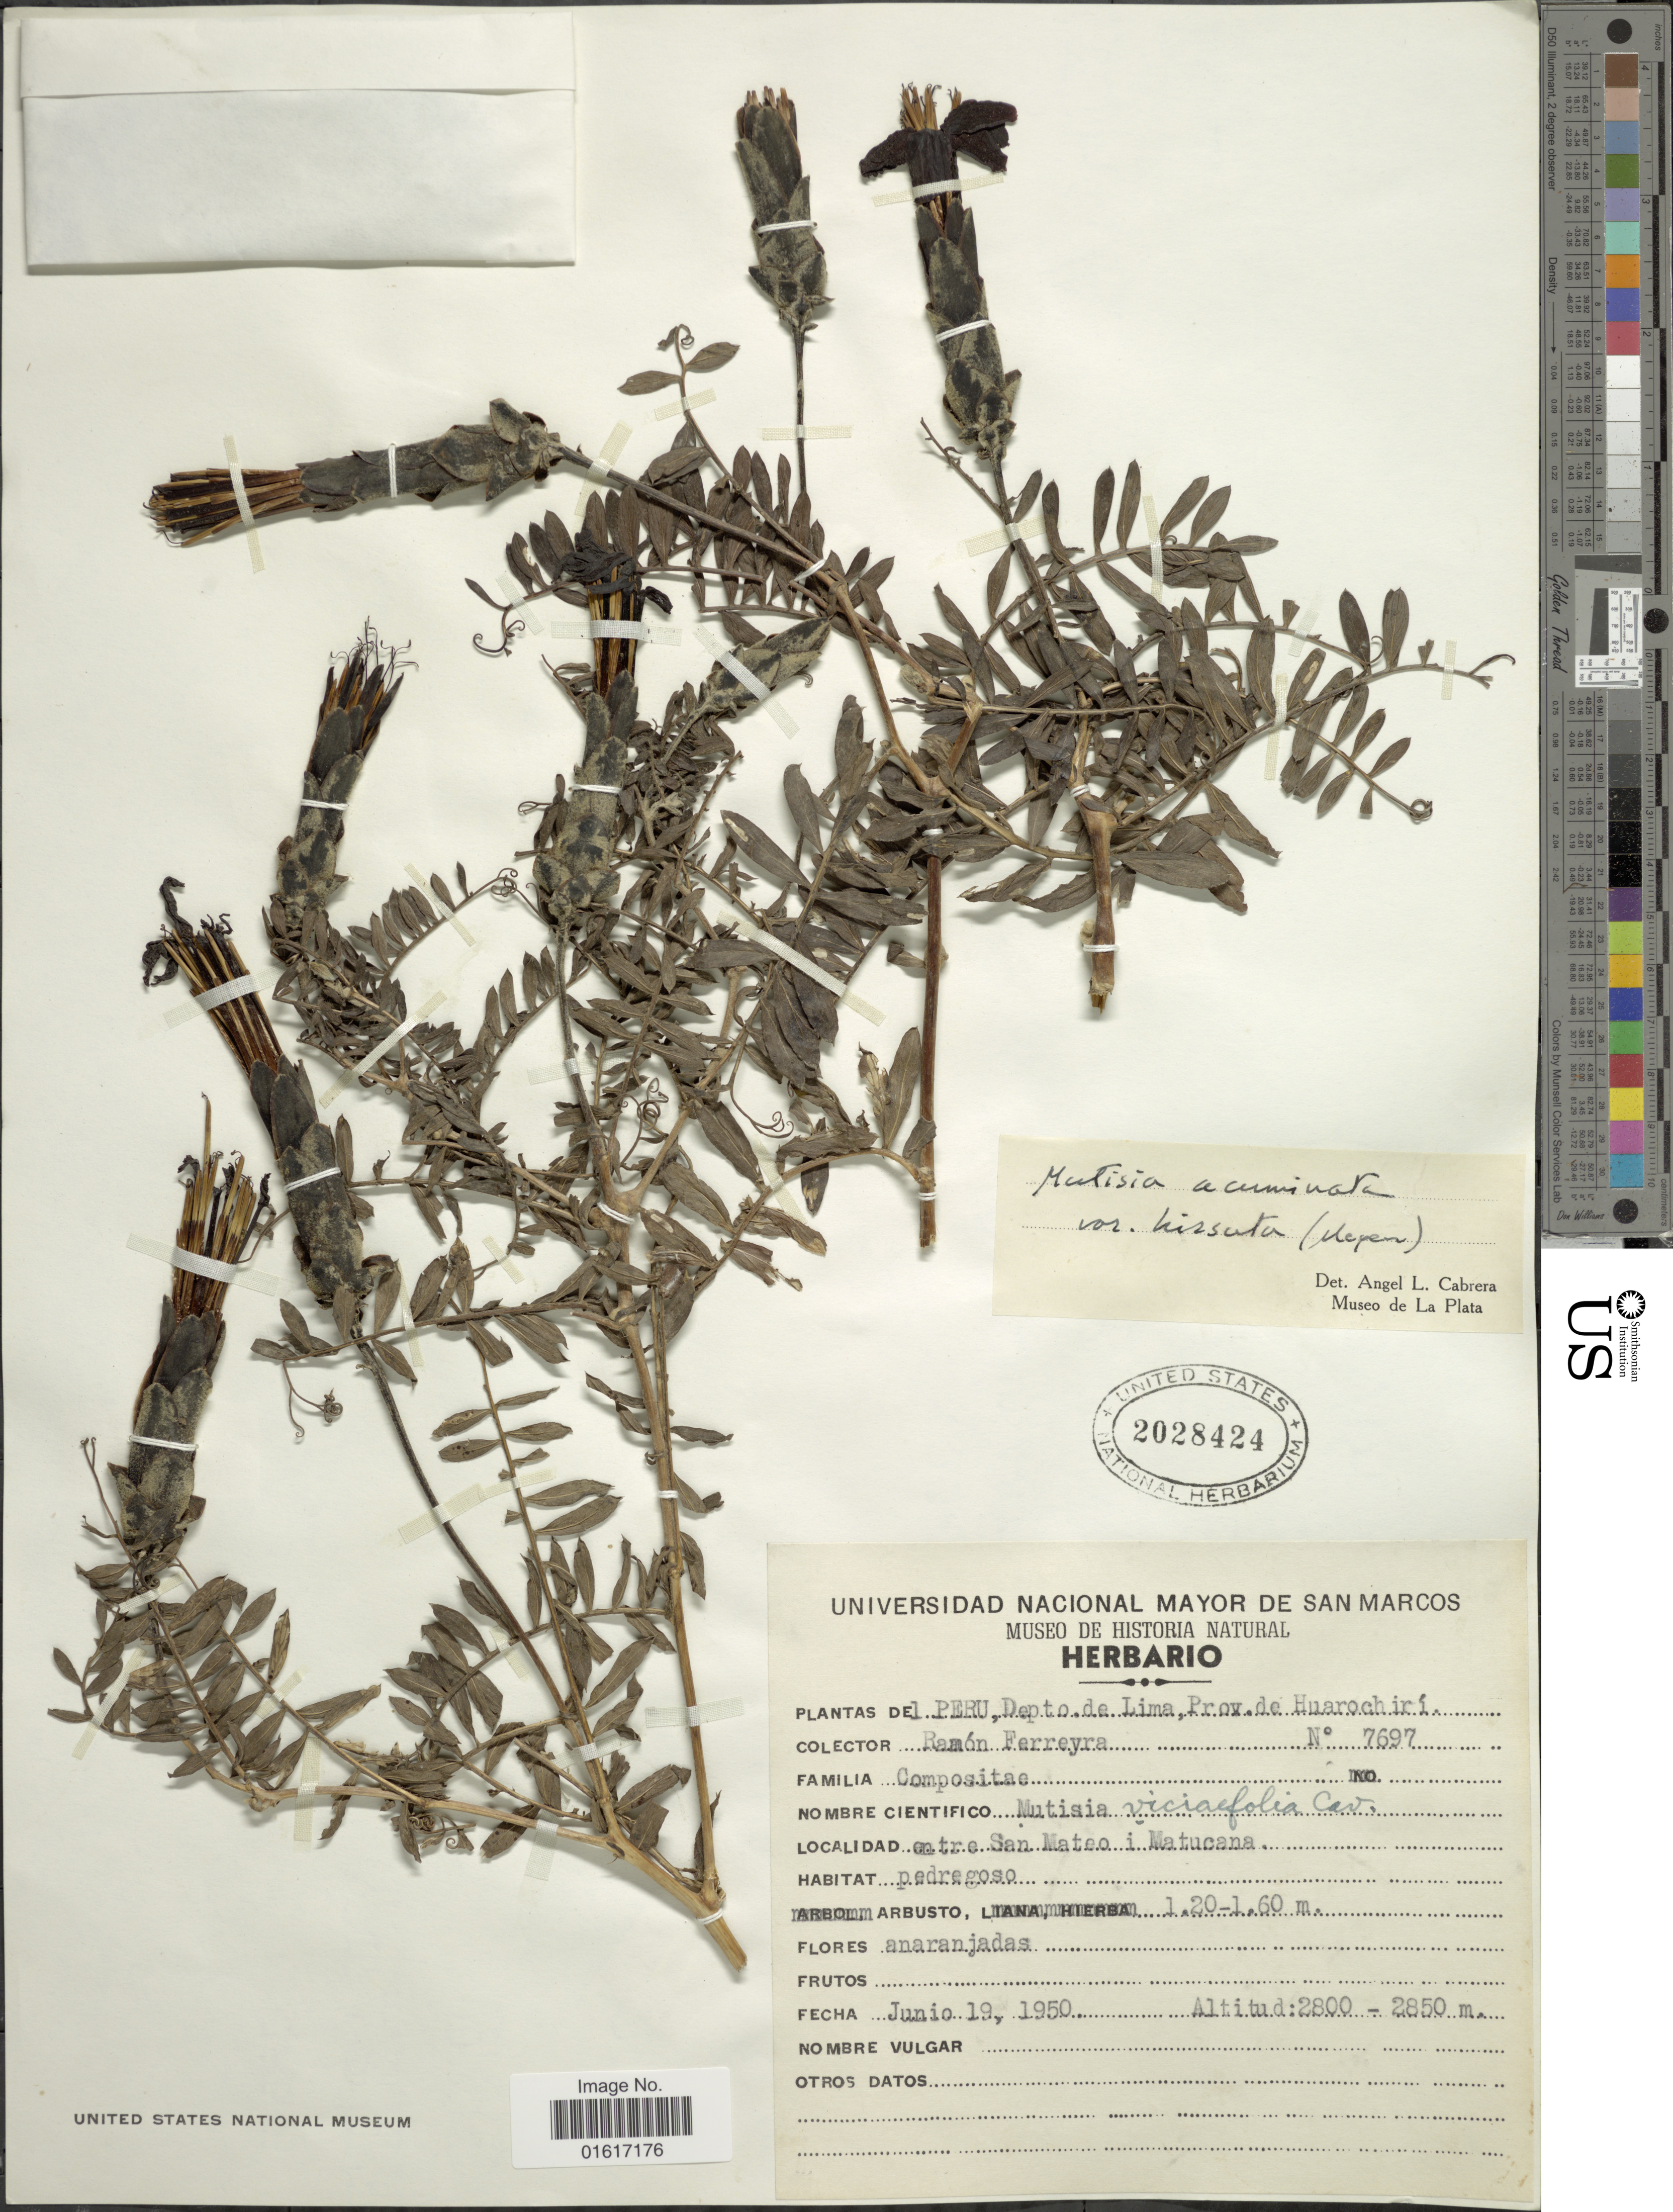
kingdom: Plantae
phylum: Tracheophyta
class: Magnoliopsida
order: Asterales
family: Asteraceae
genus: Mutisia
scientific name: Mutisia acuminata var. hirsuta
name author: (Meyen) Cabrera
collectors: R. A. Ferreyra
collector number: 7697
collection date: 1950-06-19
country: Peru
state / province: Lima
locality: Prov. de Huarochirí. entre San Mateo i Matucana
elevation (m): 2800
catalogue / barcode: US 2028424